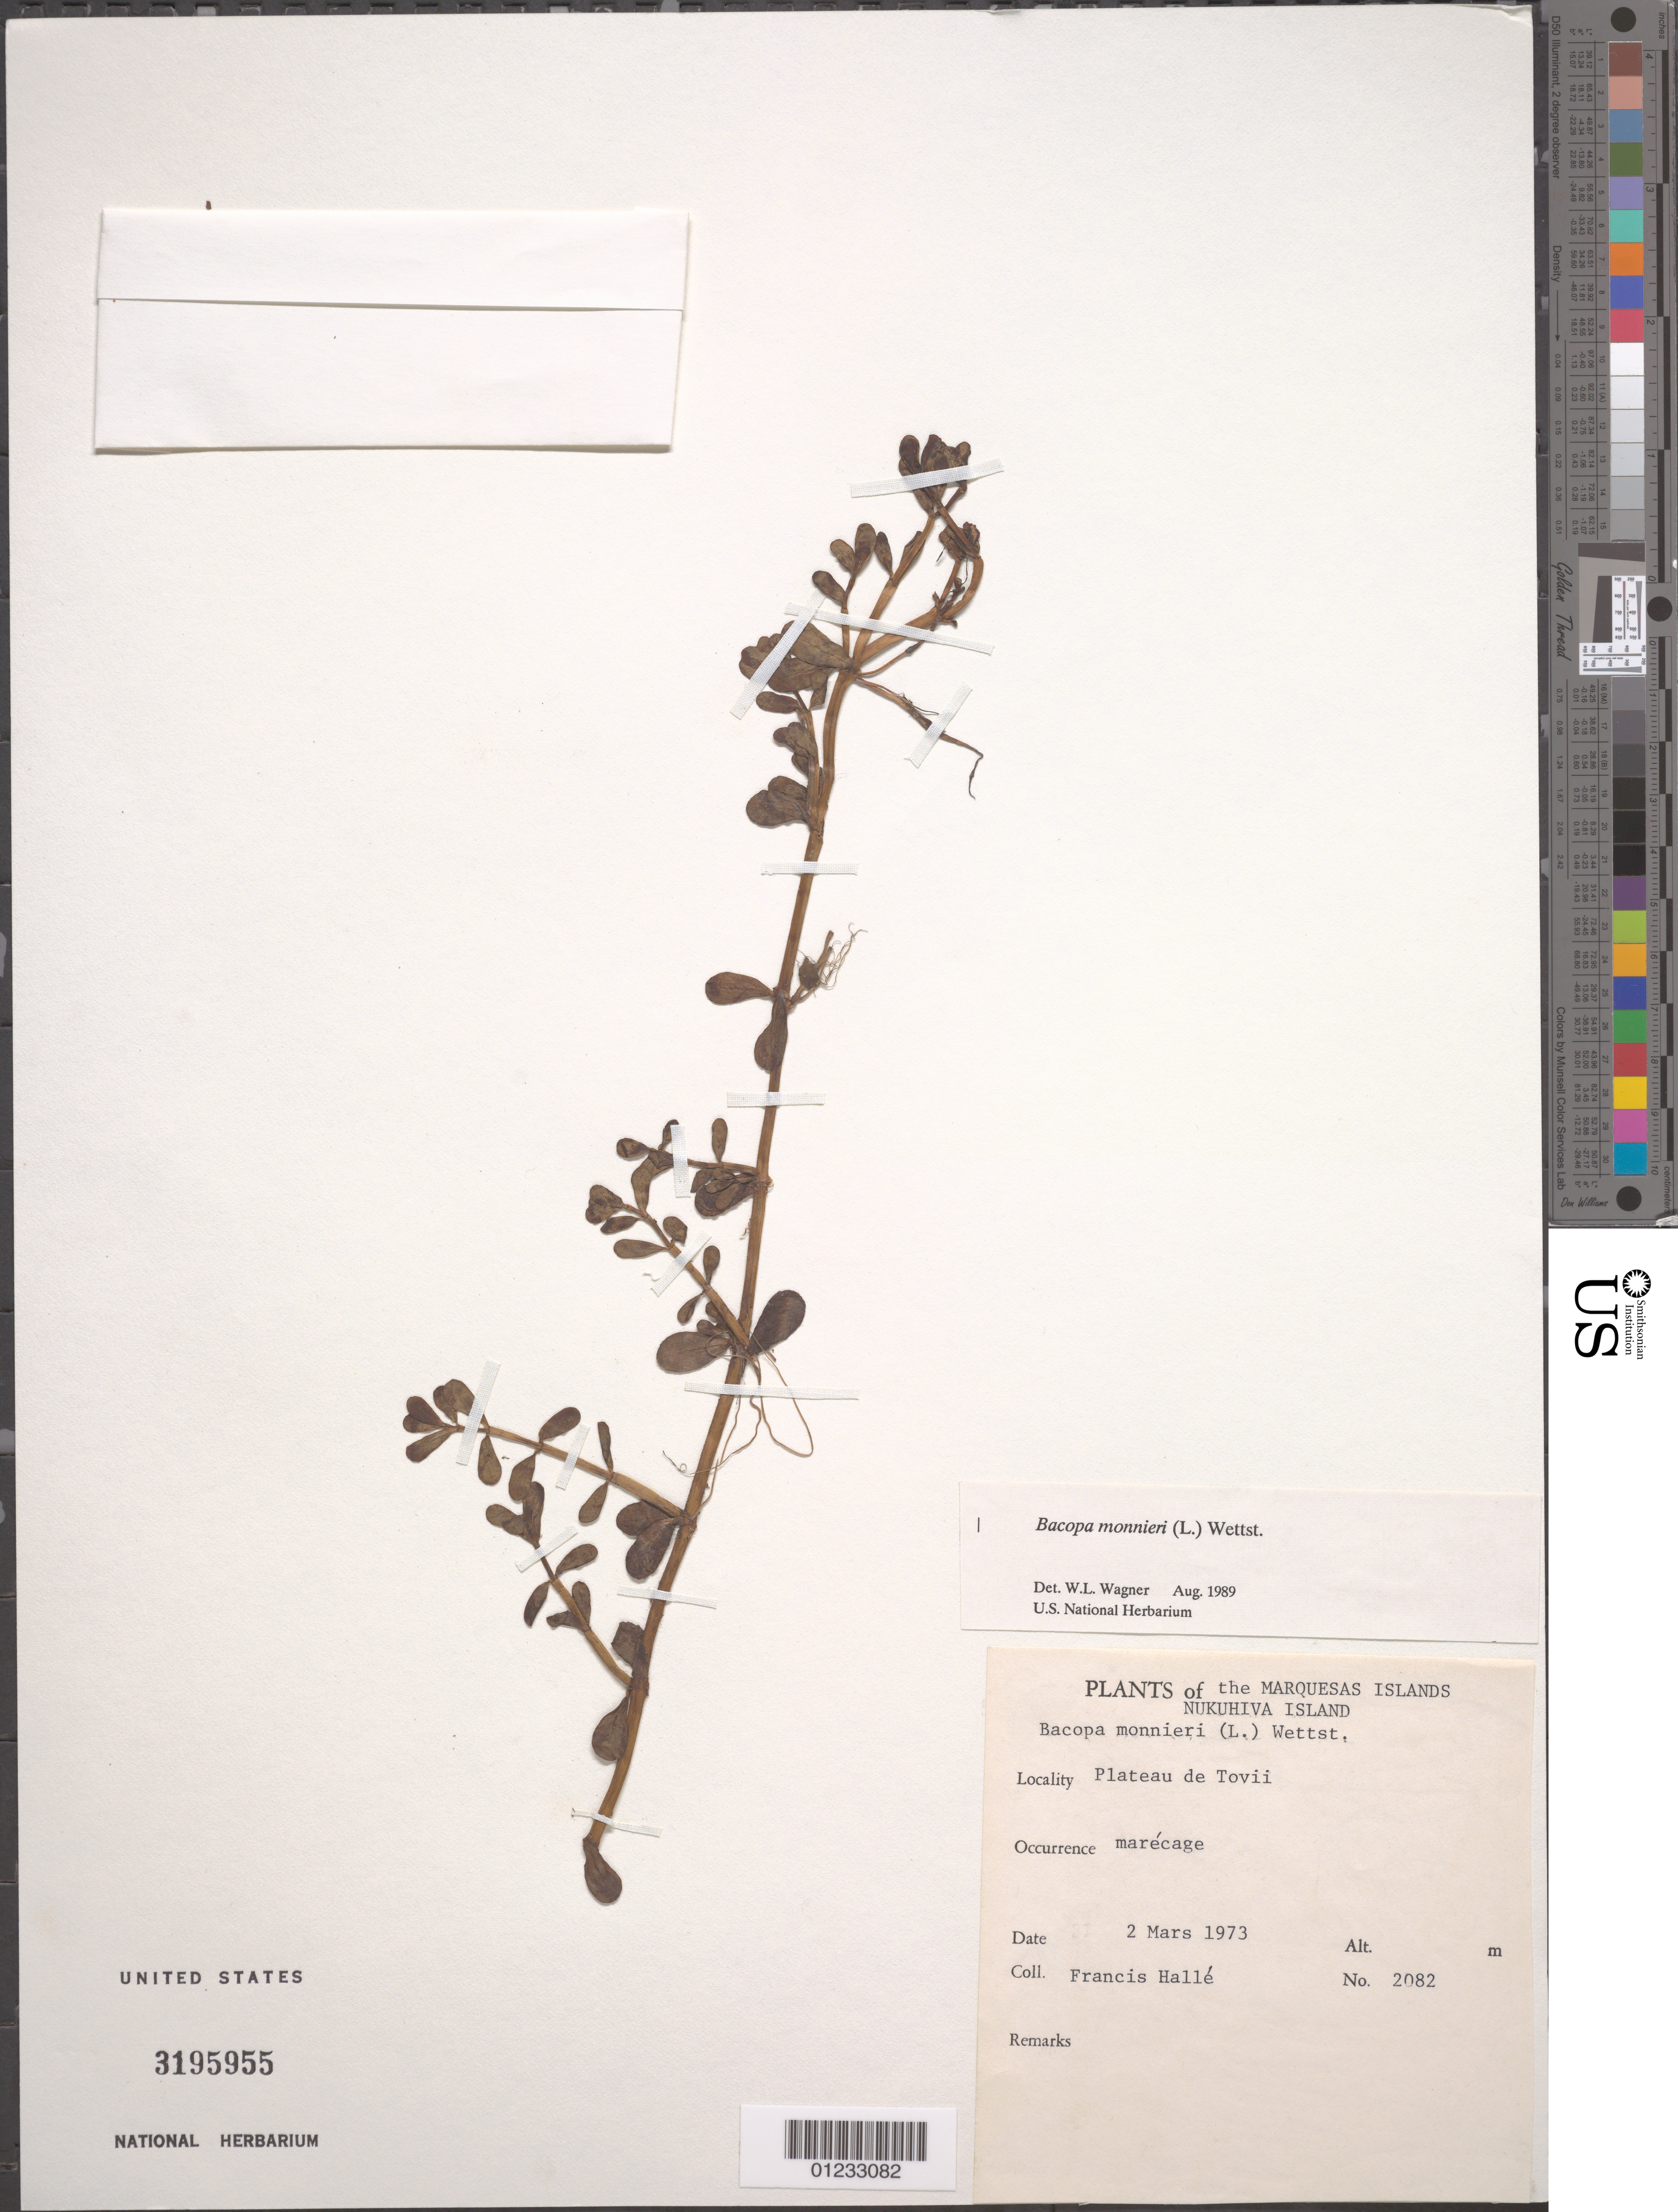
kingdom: Plantae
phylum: Tracheophyta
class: Magnoliopsida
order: Lamiales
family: Plantaginaceae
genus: Bacopa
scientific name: Bacopa monnieri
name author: (L.) Wettst.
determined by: Wagner, W. L., (BOT), Smithsonian Institution - National Museum of Natural History (UNITED STATES)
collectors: F. Hallé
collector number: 2082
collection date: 1973-03-02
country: French Polynesia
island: Nuku Hiva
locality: Plateau de Toovii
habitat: c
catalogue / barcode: US 3195955